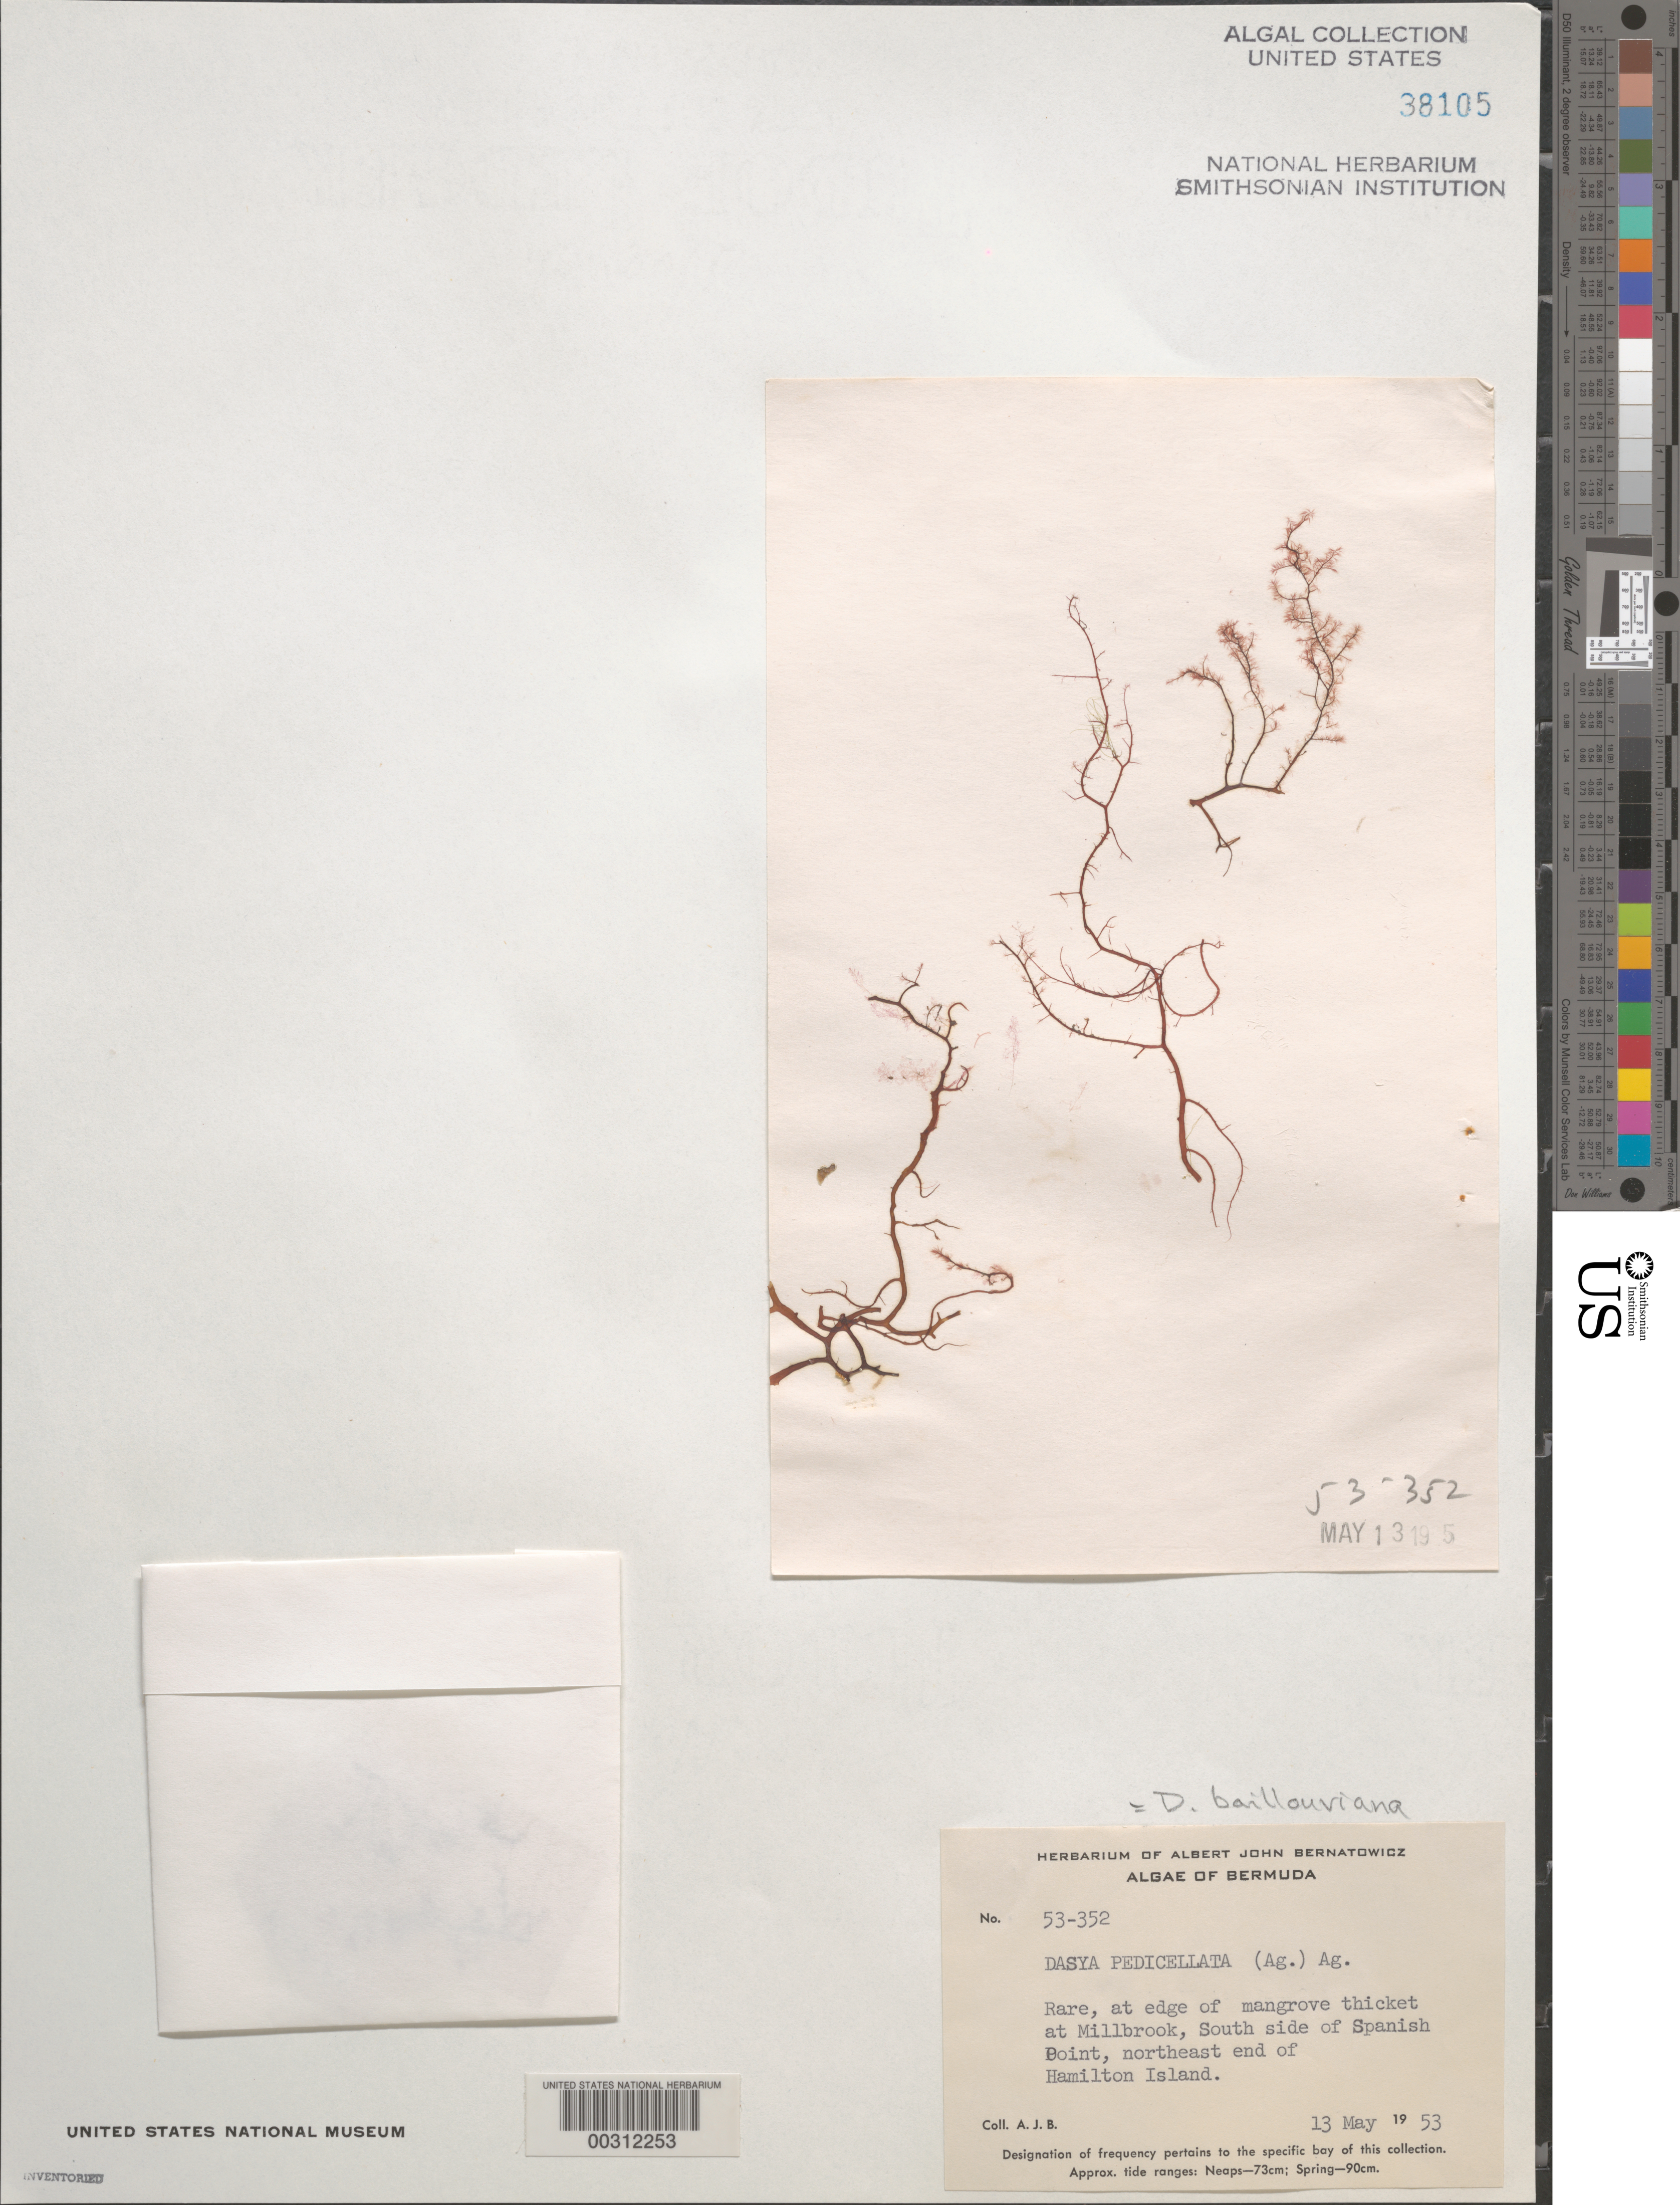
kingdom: Plantae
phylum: Rhodophyta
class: Florideophyceae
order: Ceramiales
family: Dasyaceae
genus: Dasya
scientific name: Dasya pedicellata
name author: (C. Agardh) C. Agardh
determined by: Algae name updating Project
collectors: A. Bernatowicz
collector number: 53-352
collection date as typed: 13 May 1953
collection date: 1953-05-13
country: Bermuda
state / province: Pembroke Parish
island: Bermuda Island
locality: Millbrook, Spanish Point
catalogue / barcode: US 38105